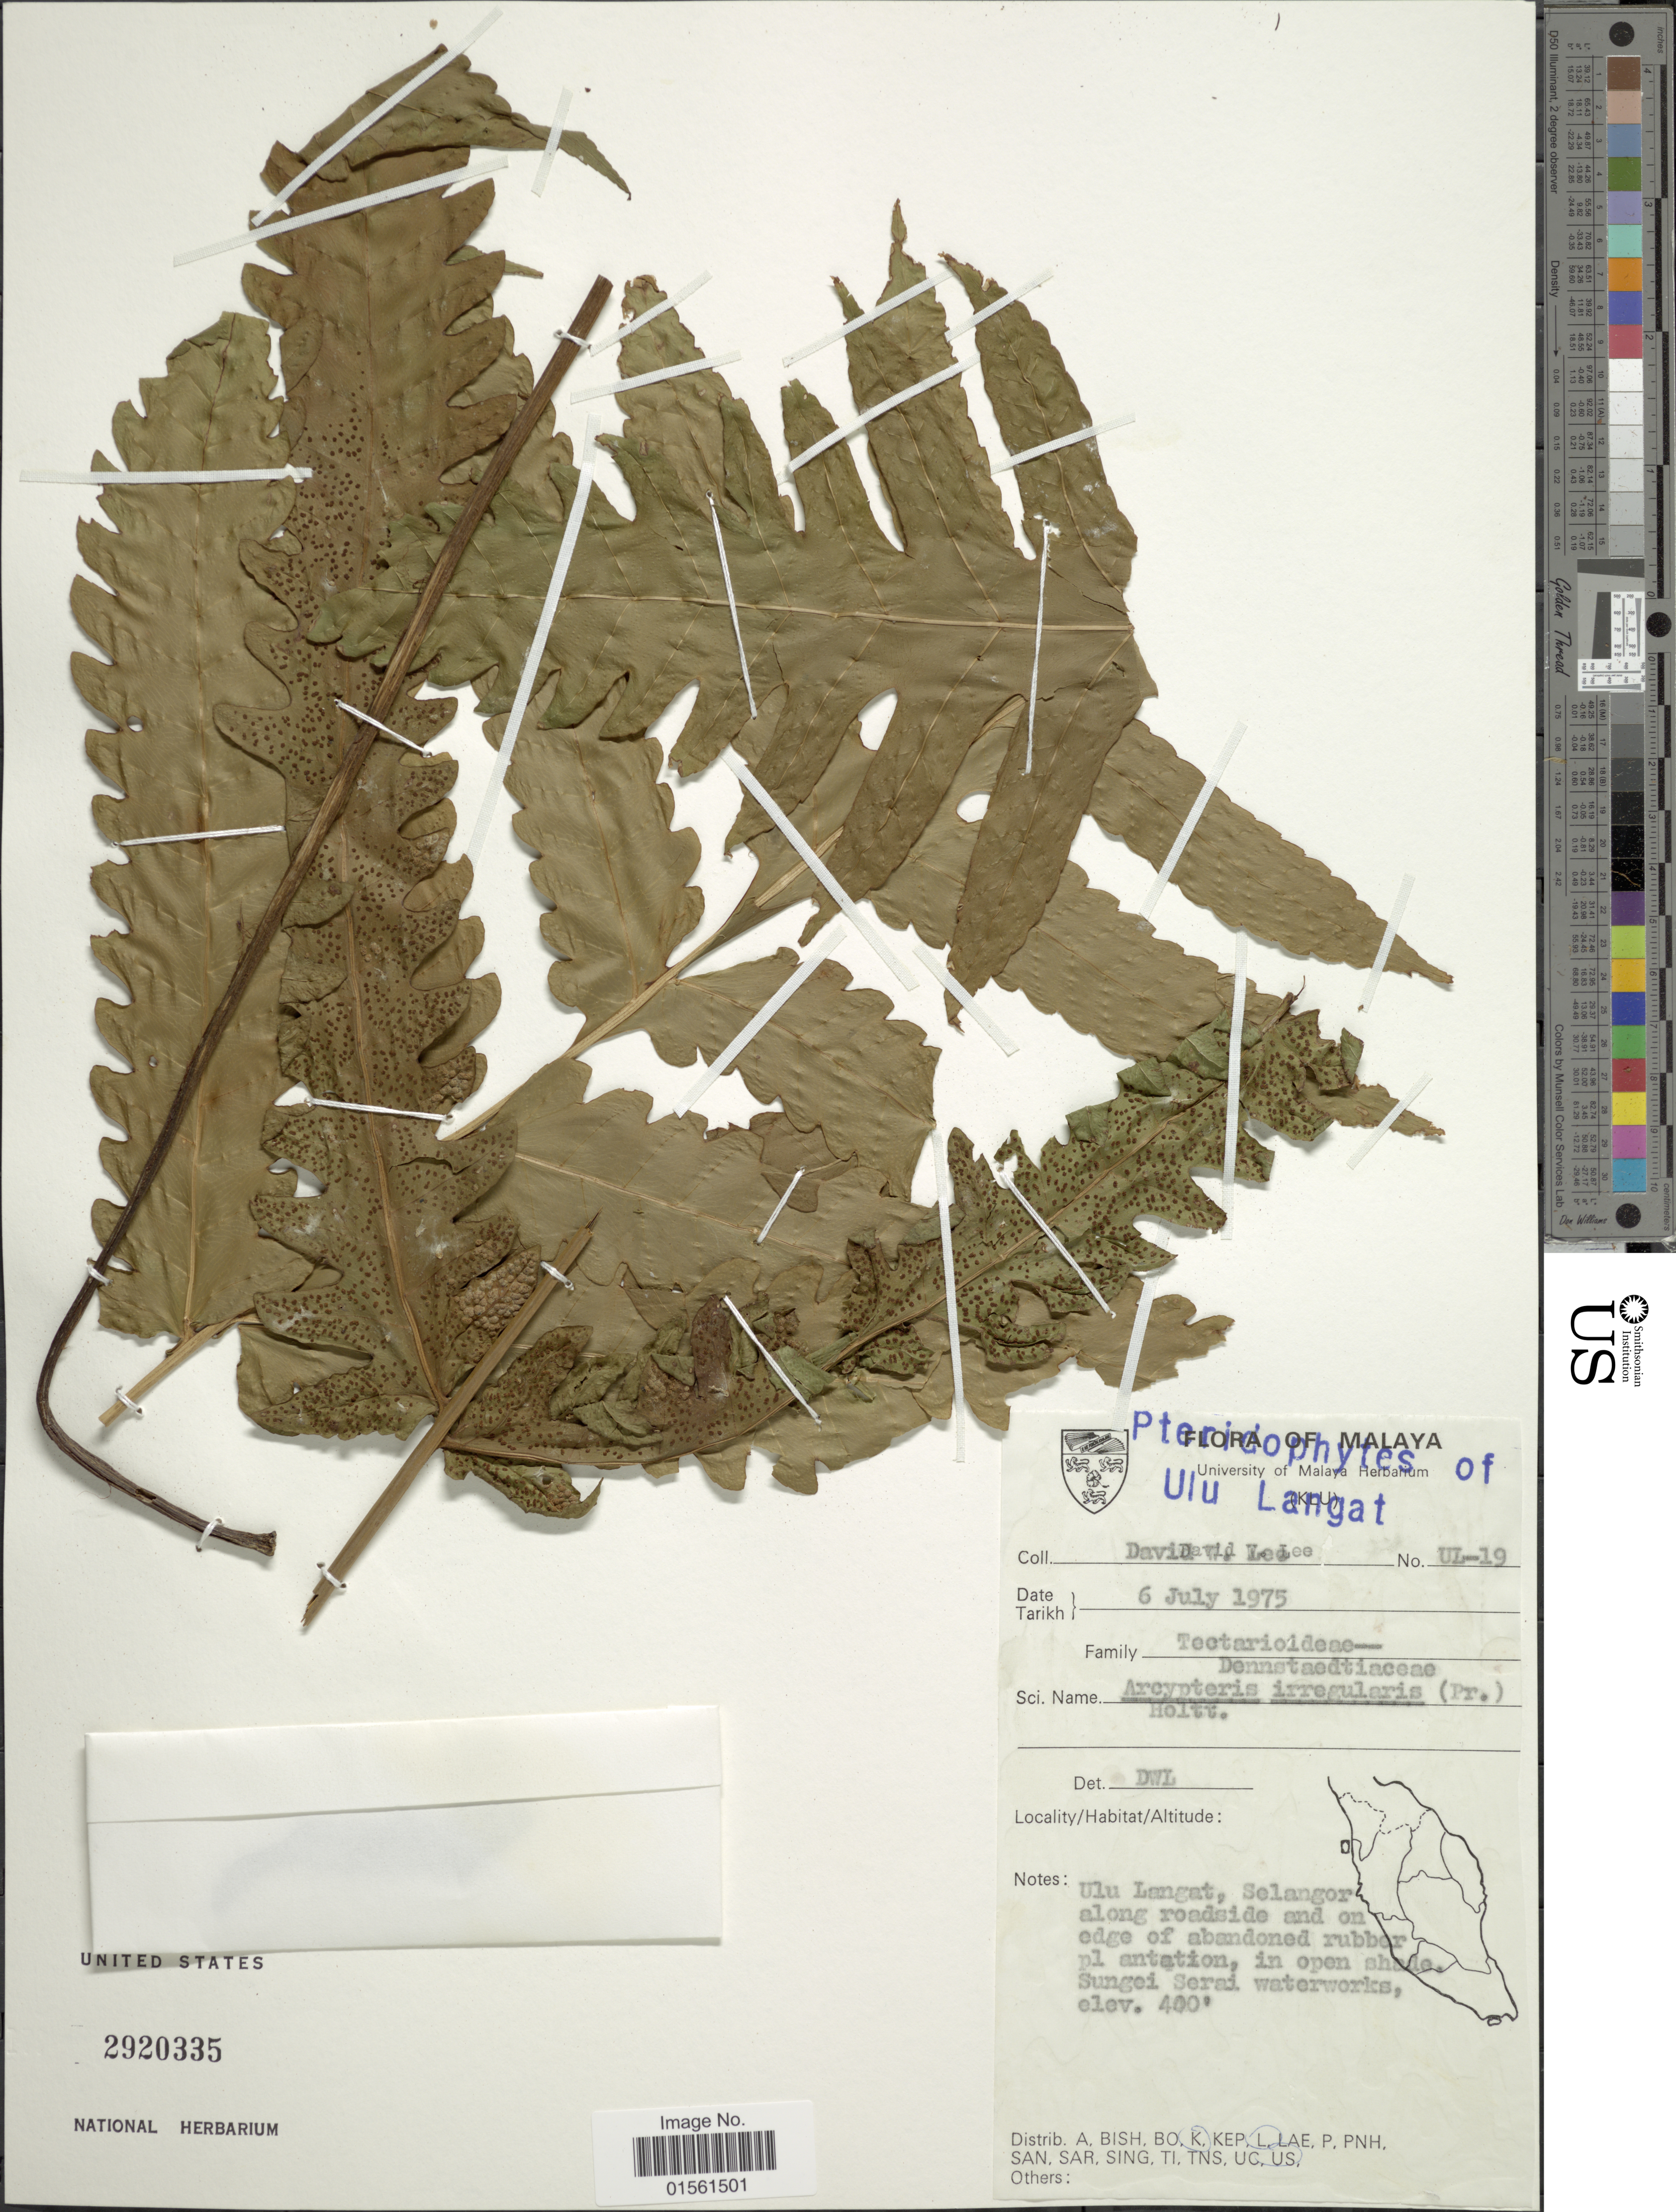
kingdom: Plantae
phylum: Tracheophyta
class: Polypodiopsida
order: Polypodiales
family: Dryopteridaceae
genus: Pleocnemia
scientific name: Pleocnemia irregularis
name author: (C. Presl) Holttum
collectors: D. Lee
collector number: UL-19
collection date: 1975-07-06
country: Malaysia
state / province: Selangor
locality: Malaya, Ulu Langat, Selangor along roadside and on edge of abandoned rubber pl antation, in open shade Sungei Serei waterworks.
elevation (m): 122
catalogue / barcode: US 2920335